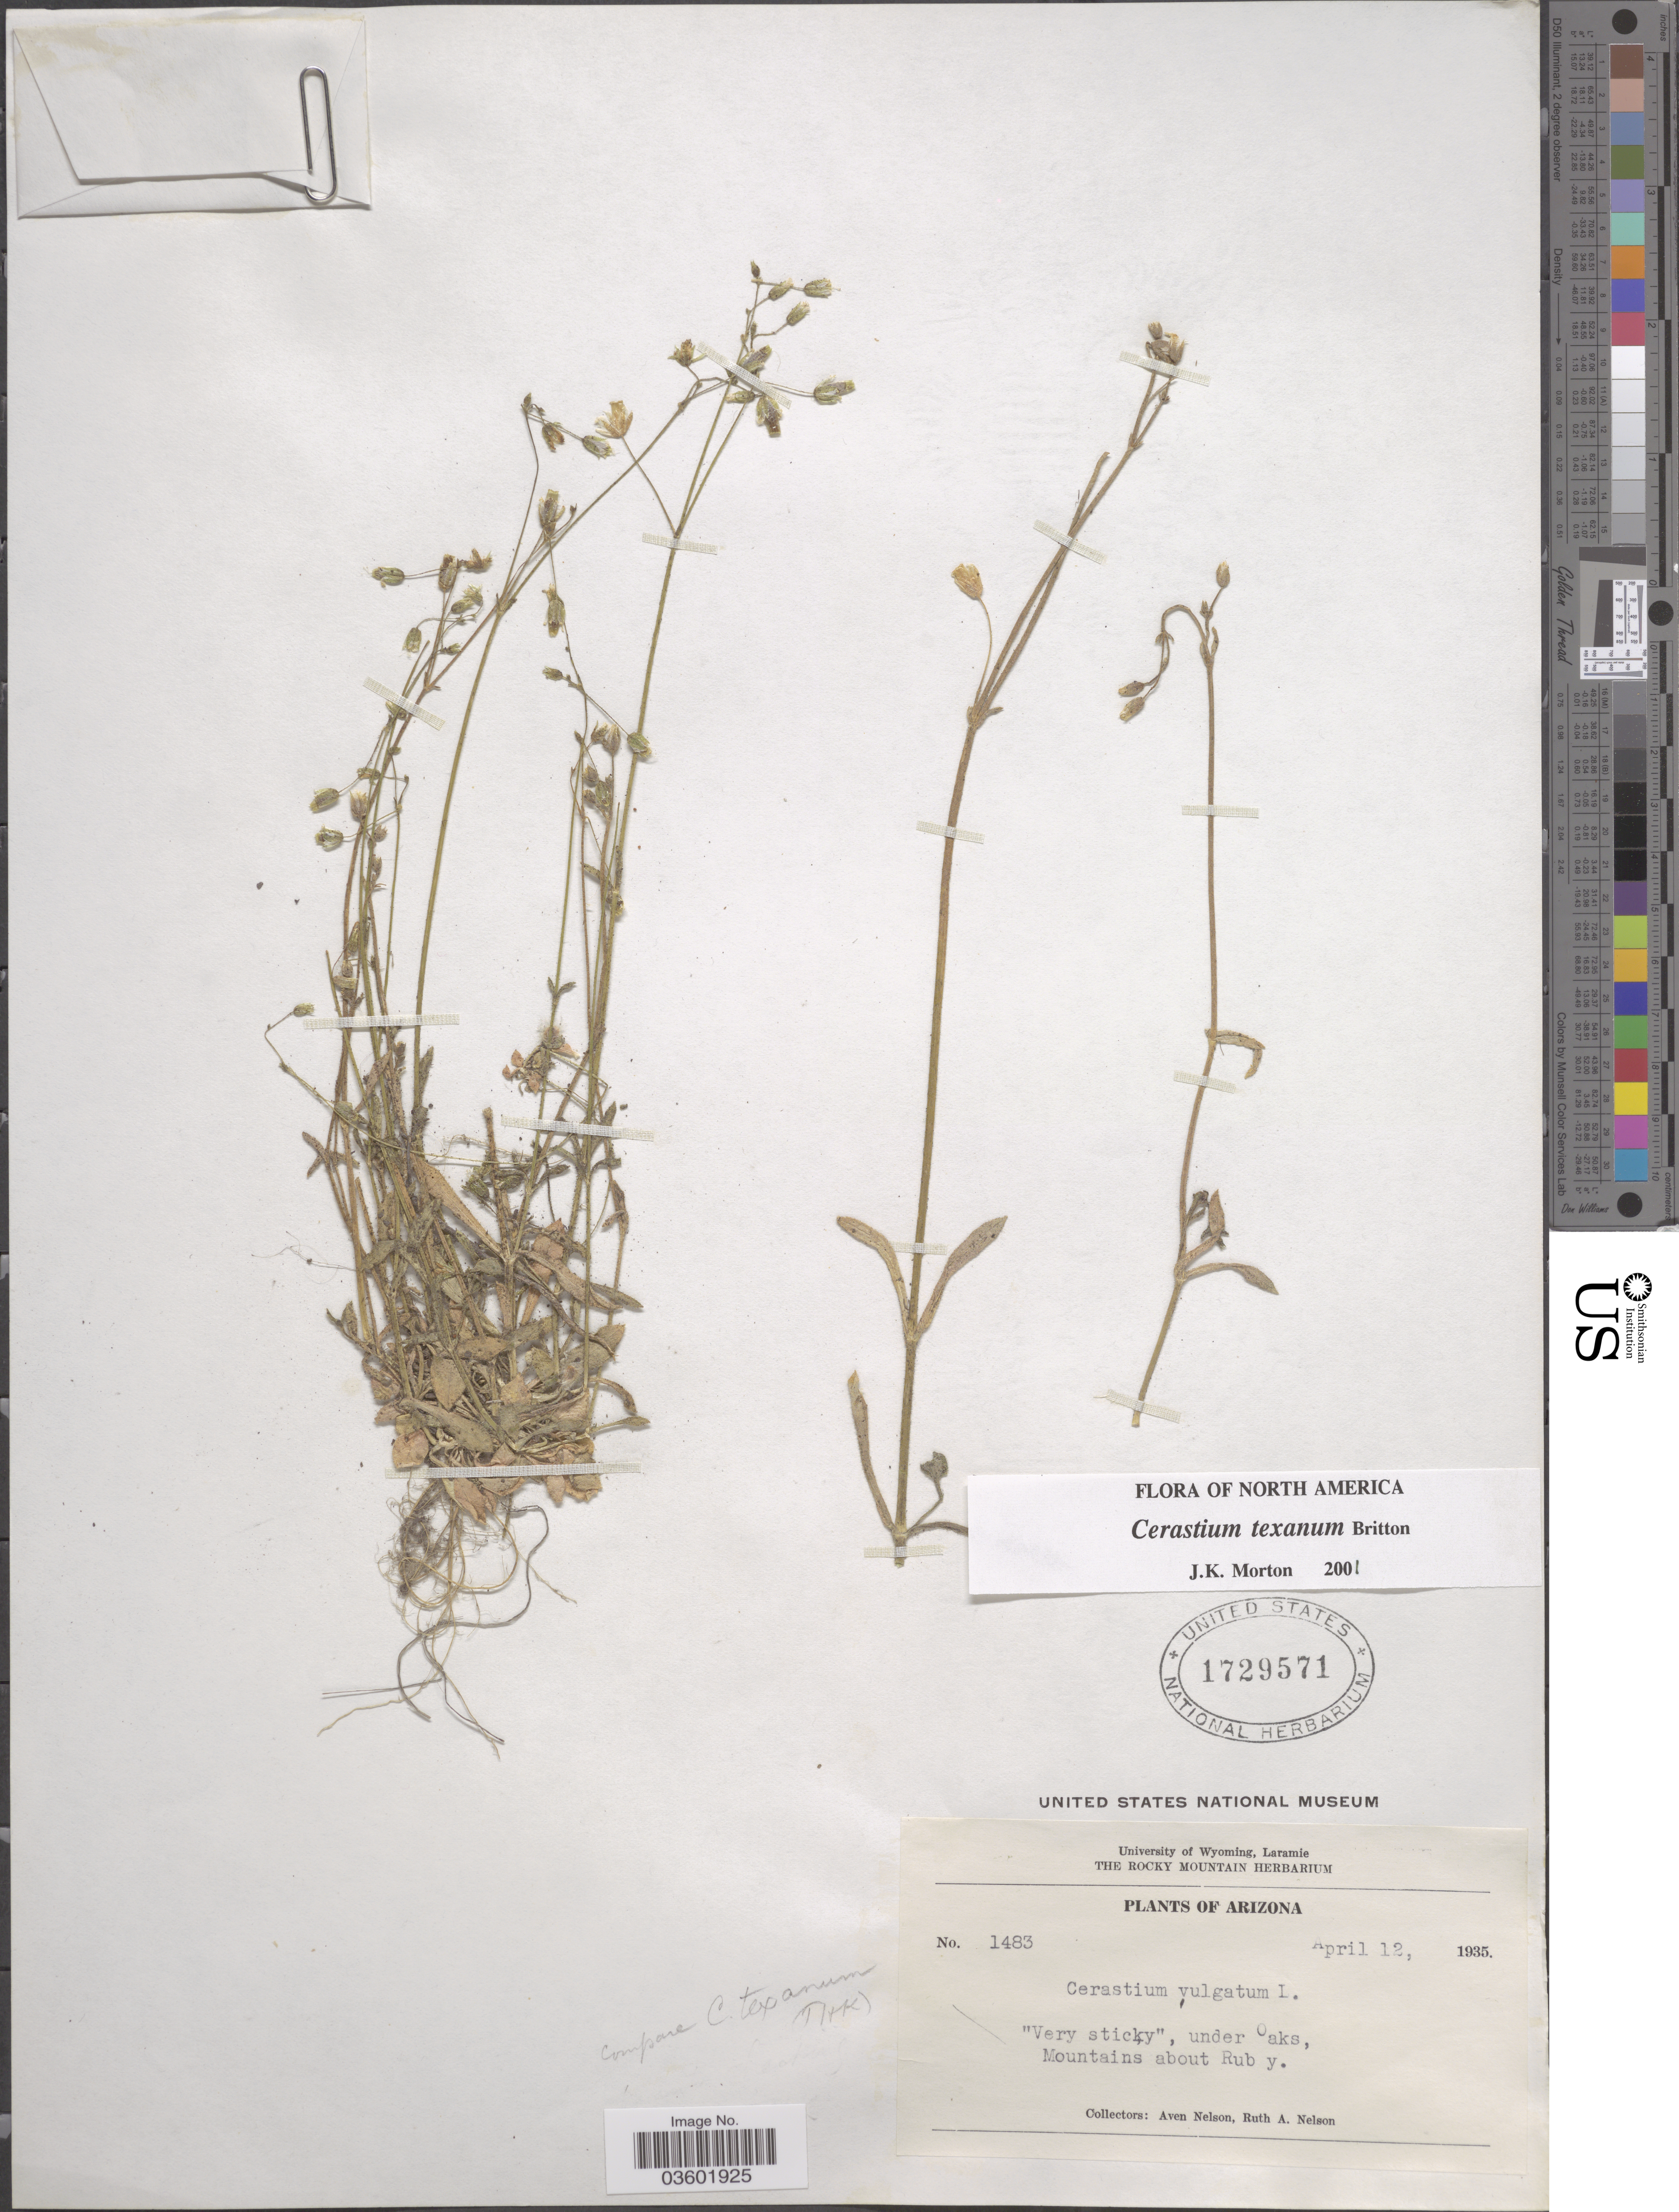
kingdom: Plantae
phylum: Tracheophyta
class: Magnoliopsida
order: Caryophyllales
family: Caryophyllaceae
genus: Cerastium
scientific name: Cerastium texanum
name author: Britton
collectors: A. Nelson & R. A. Nelson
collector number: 1483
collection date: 1935-04-12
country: United States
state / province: Arizona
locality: Under Oaks, Mountains about Ruby.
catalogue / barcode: US 1729571